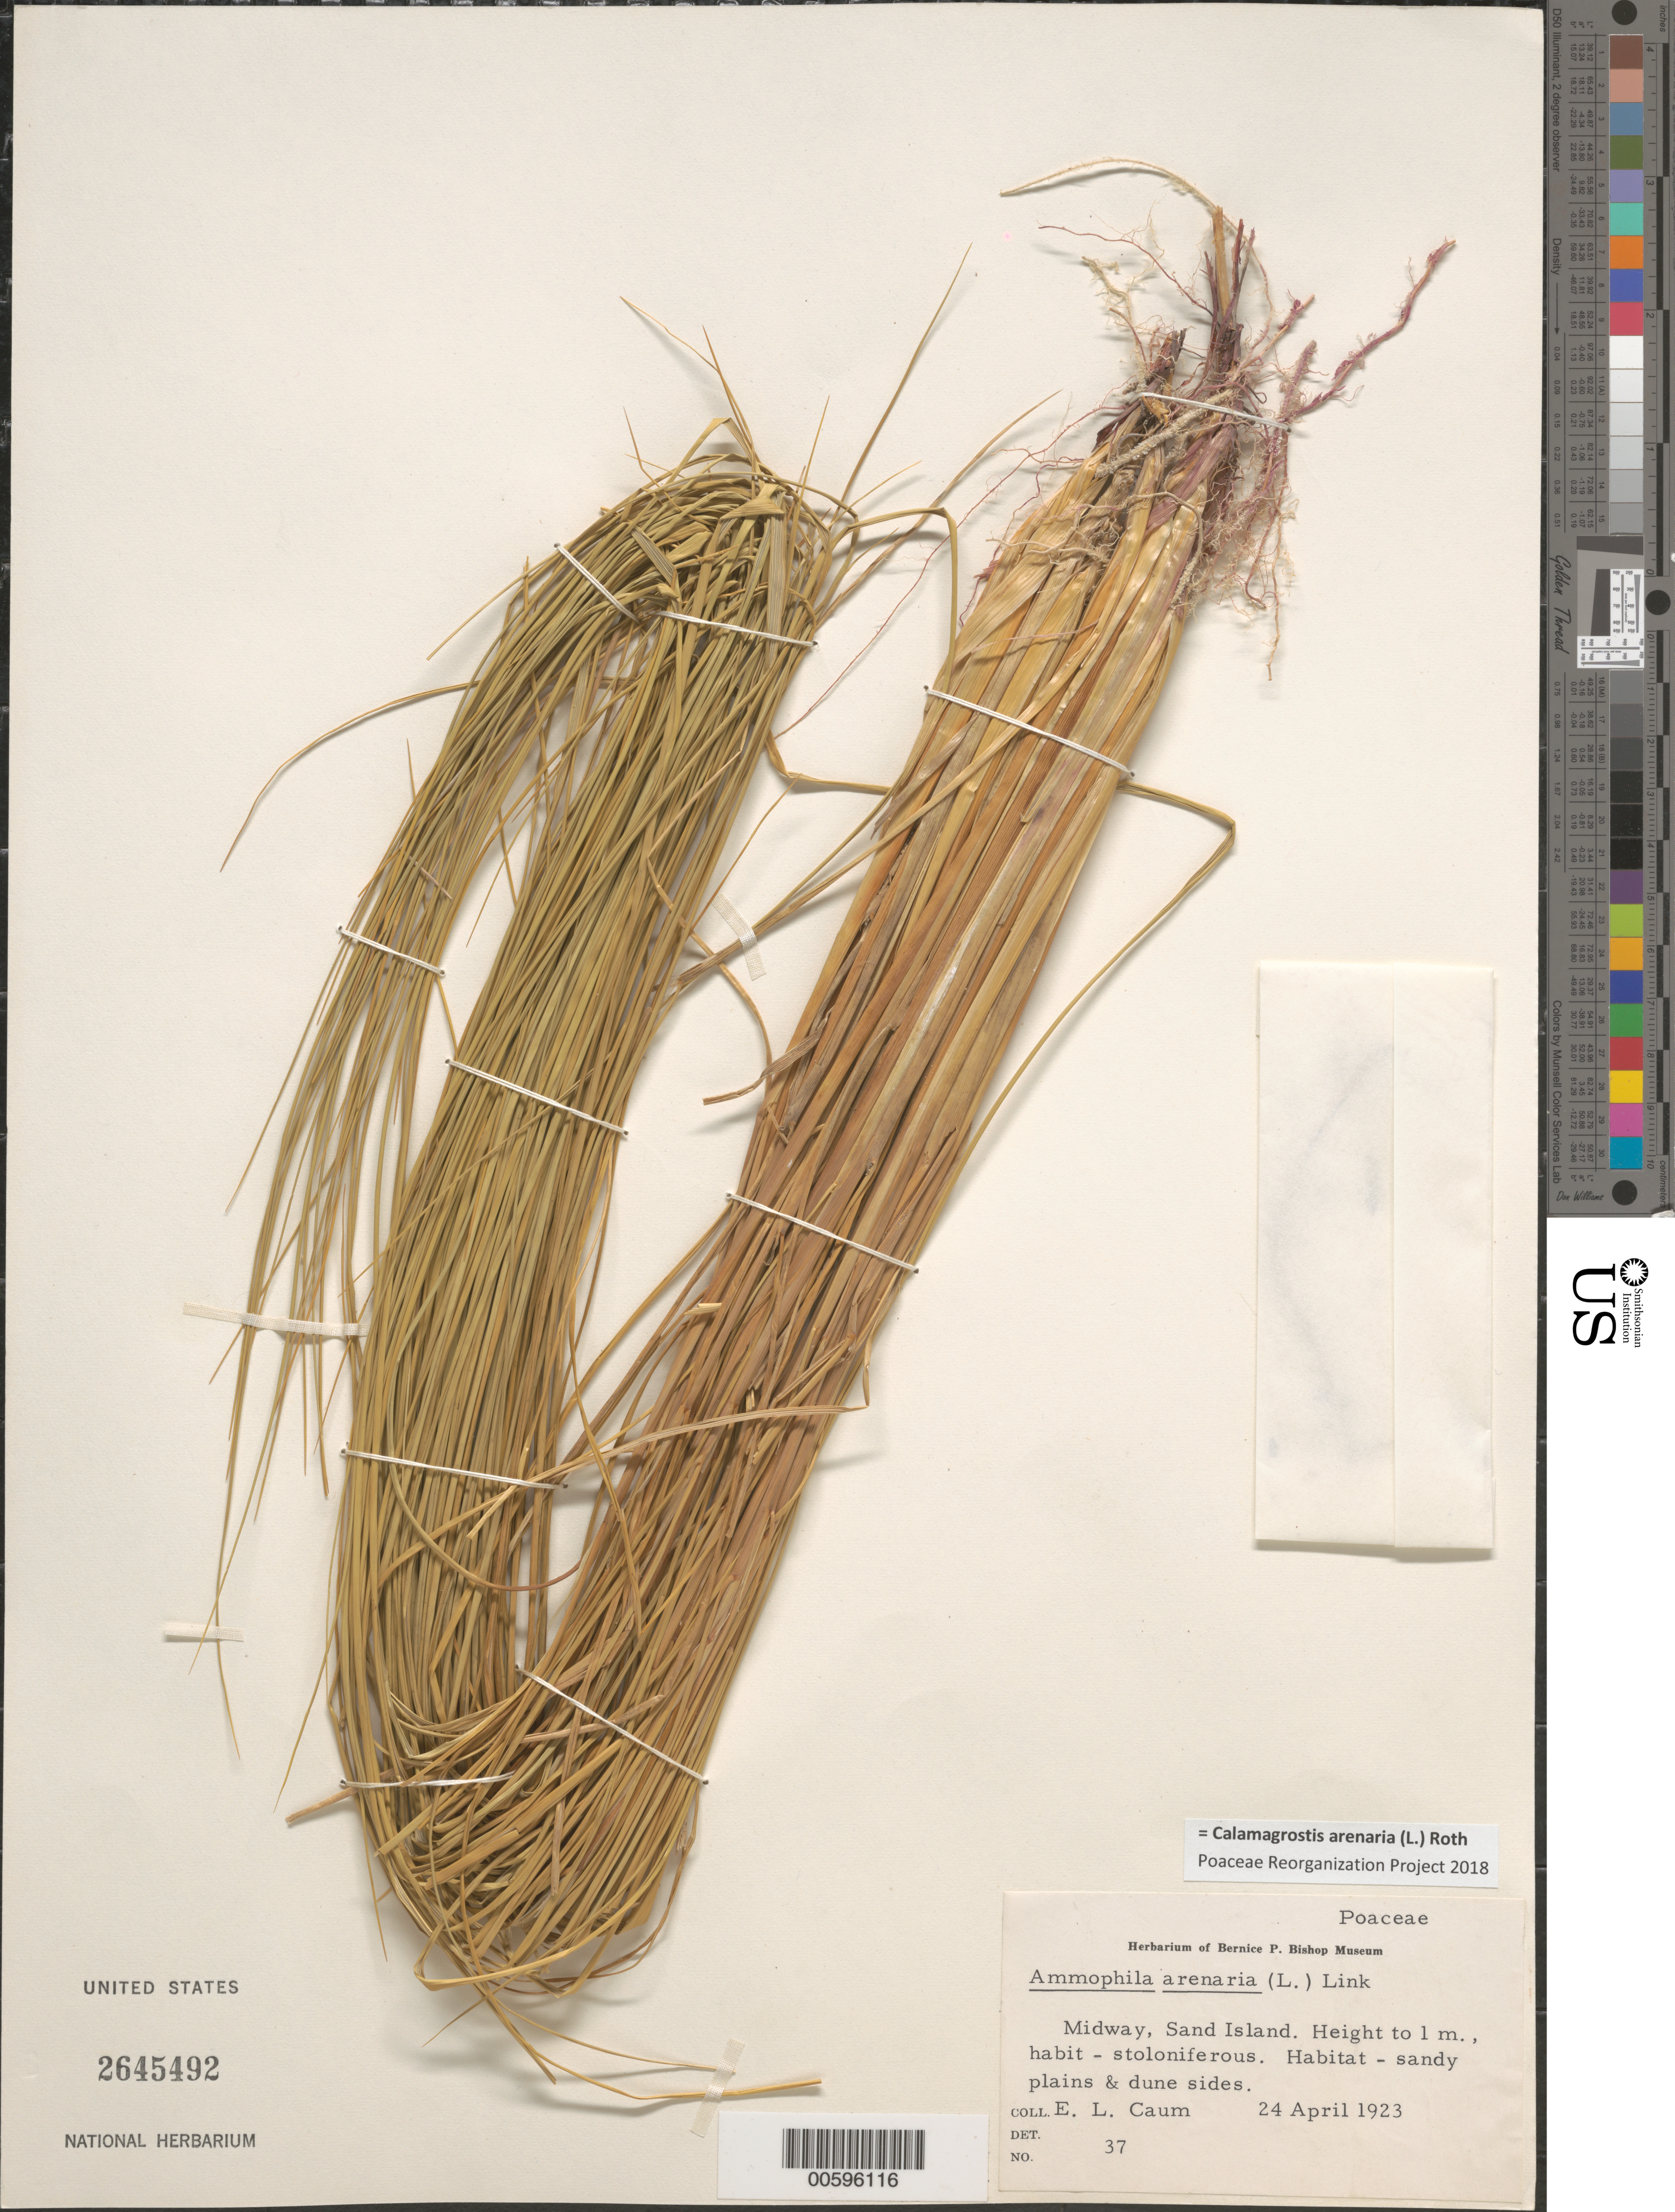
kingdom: Plantae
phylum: Tracheophyta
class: Liliopsida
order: Poales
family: Poaceae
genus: Calamagrostis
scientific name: Calamagrostis arenaria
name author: (L.) Roth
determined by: Poaceae Reorganization Project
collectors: E. L. Caum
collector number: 37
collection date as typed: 24 Apr 1923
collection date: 1923-04-24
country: U.S. Administered Pacific Islands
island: Midway Atoll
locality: Sand Islet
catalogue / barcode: US 2645492